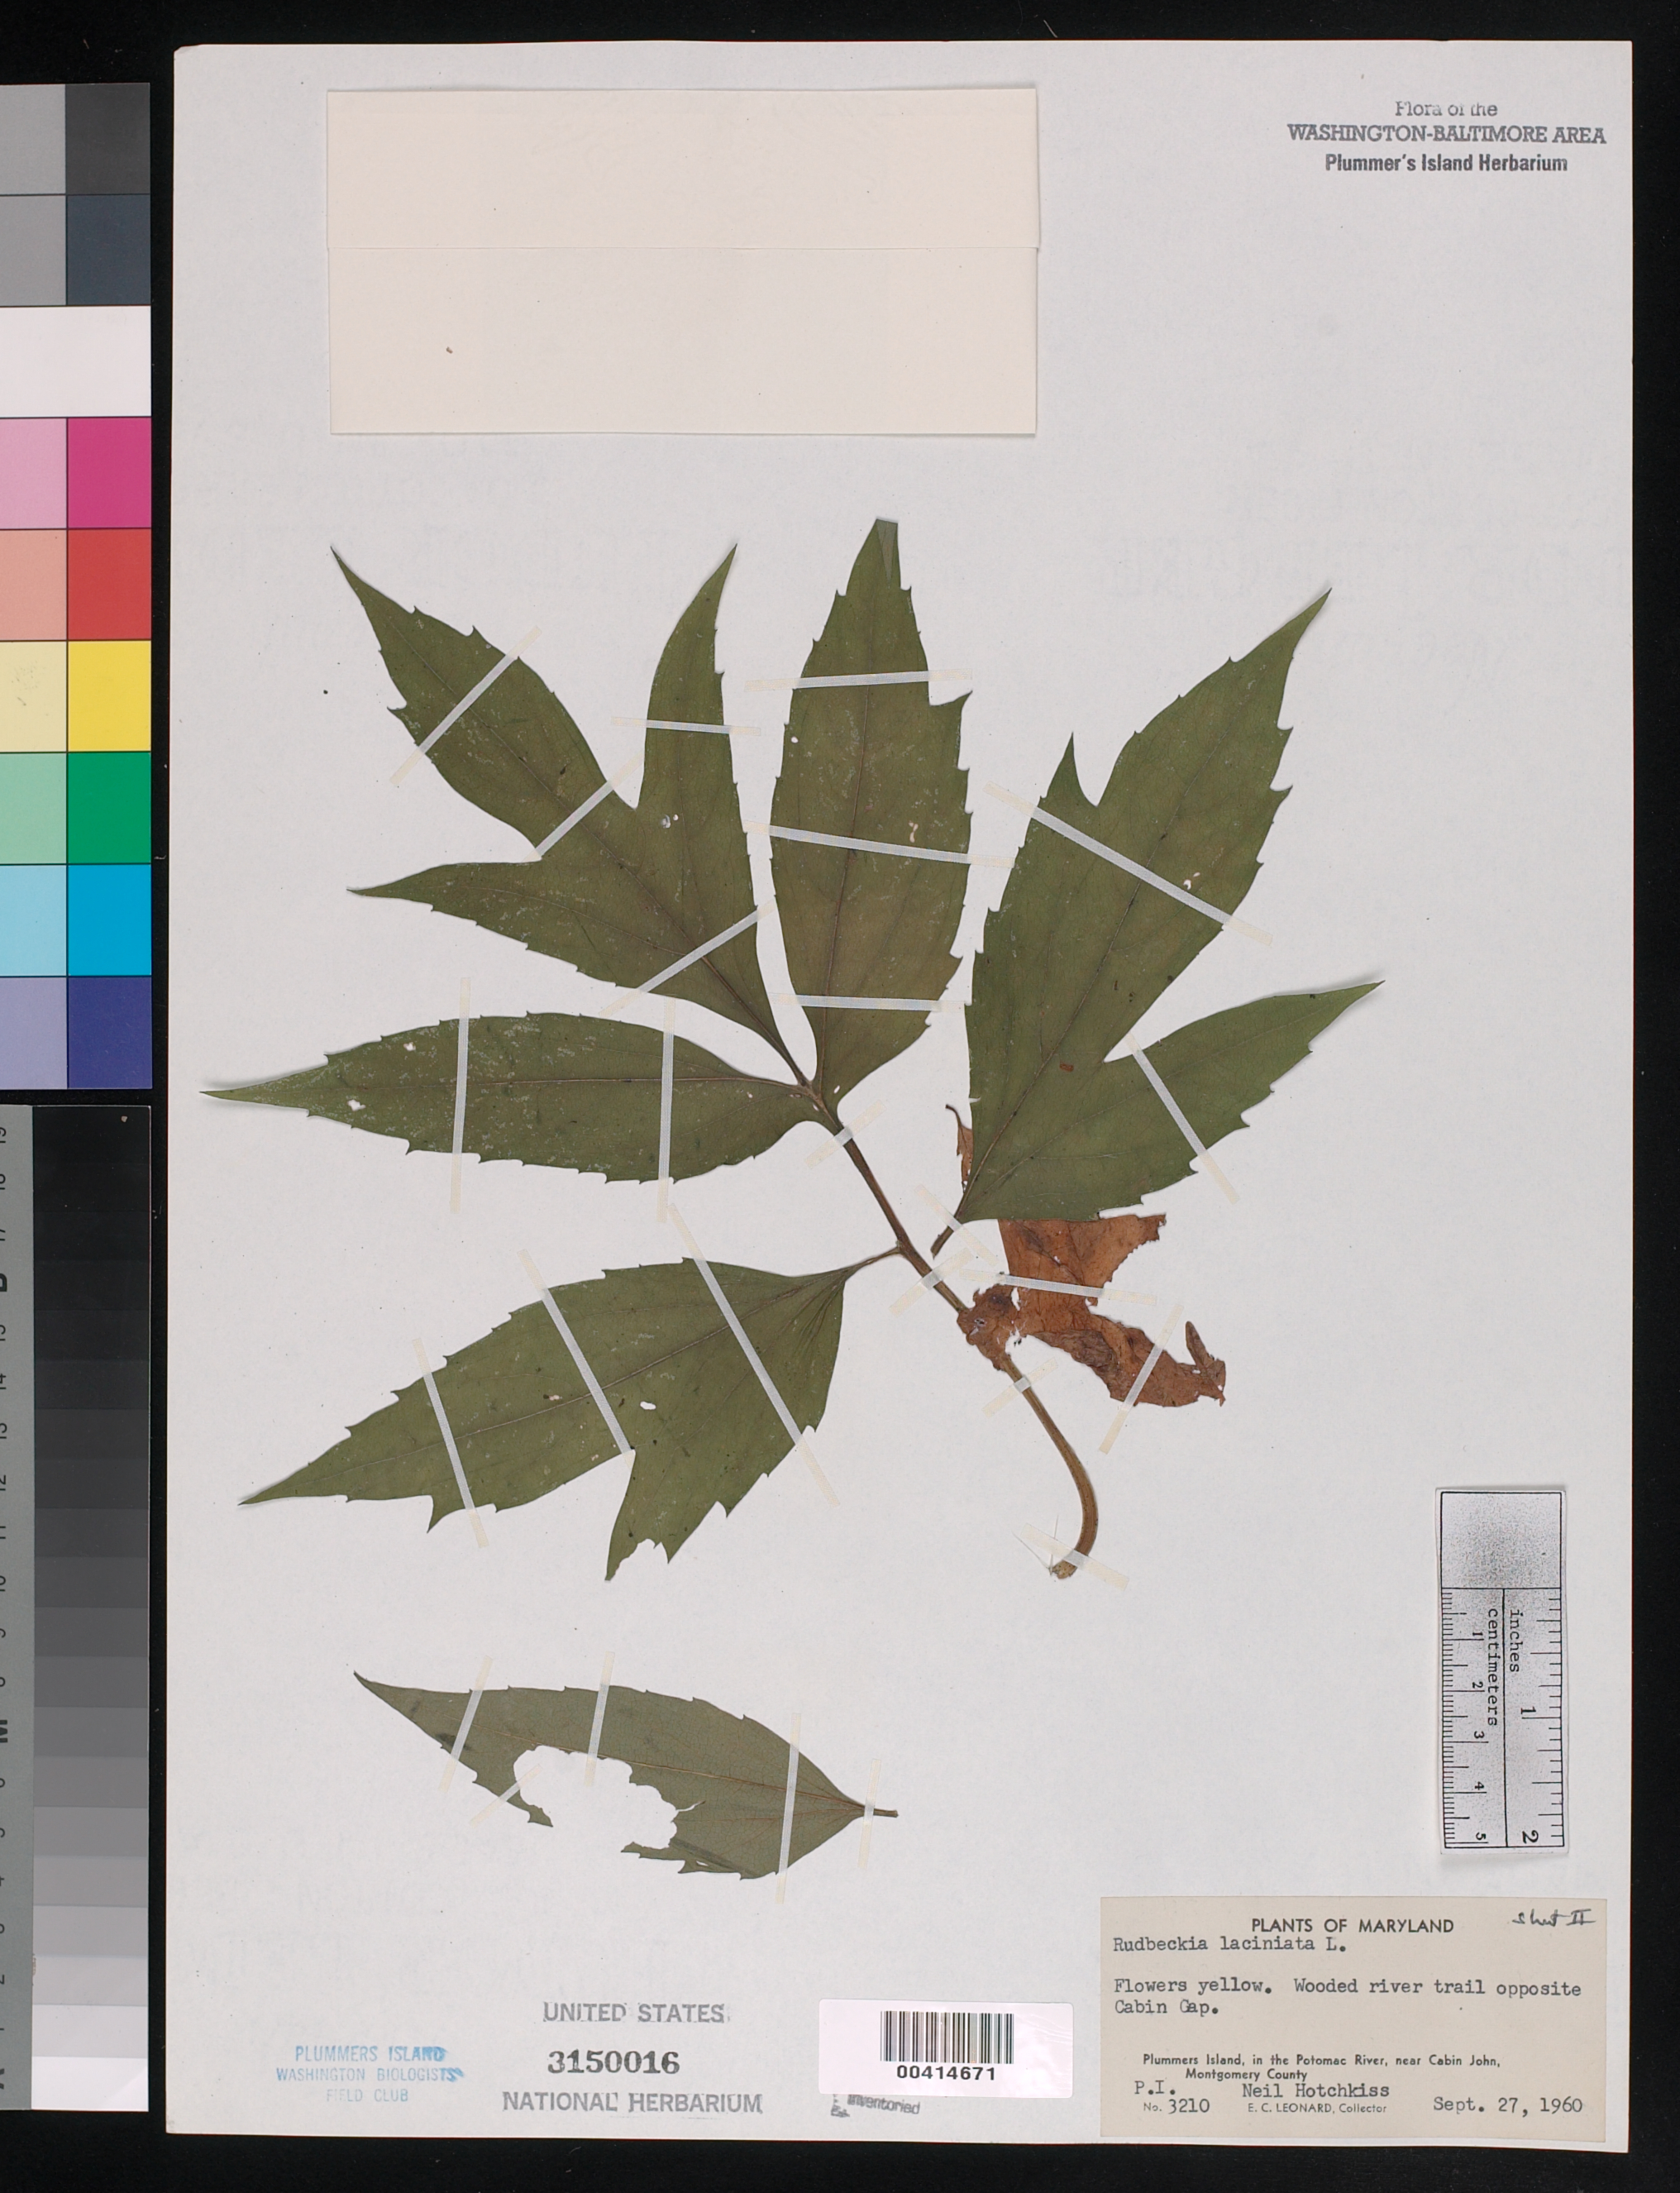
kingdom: Plantae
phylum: Tracheophyta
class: Magnoliopsida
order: Asterales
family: Asteraceae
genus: Rudbeckia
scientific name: Rudbeckia laciniata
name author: L.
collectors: N. Hotchkiss & E. C. Leonard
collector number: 3210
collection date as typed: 27 Sep 1960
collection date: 1960-09-27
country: United States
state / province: Maryland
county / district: Montgomery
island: Plummers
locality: Plummer's Island, opposite Cabin Gap C. & O. Canal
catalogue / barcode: US 3150016